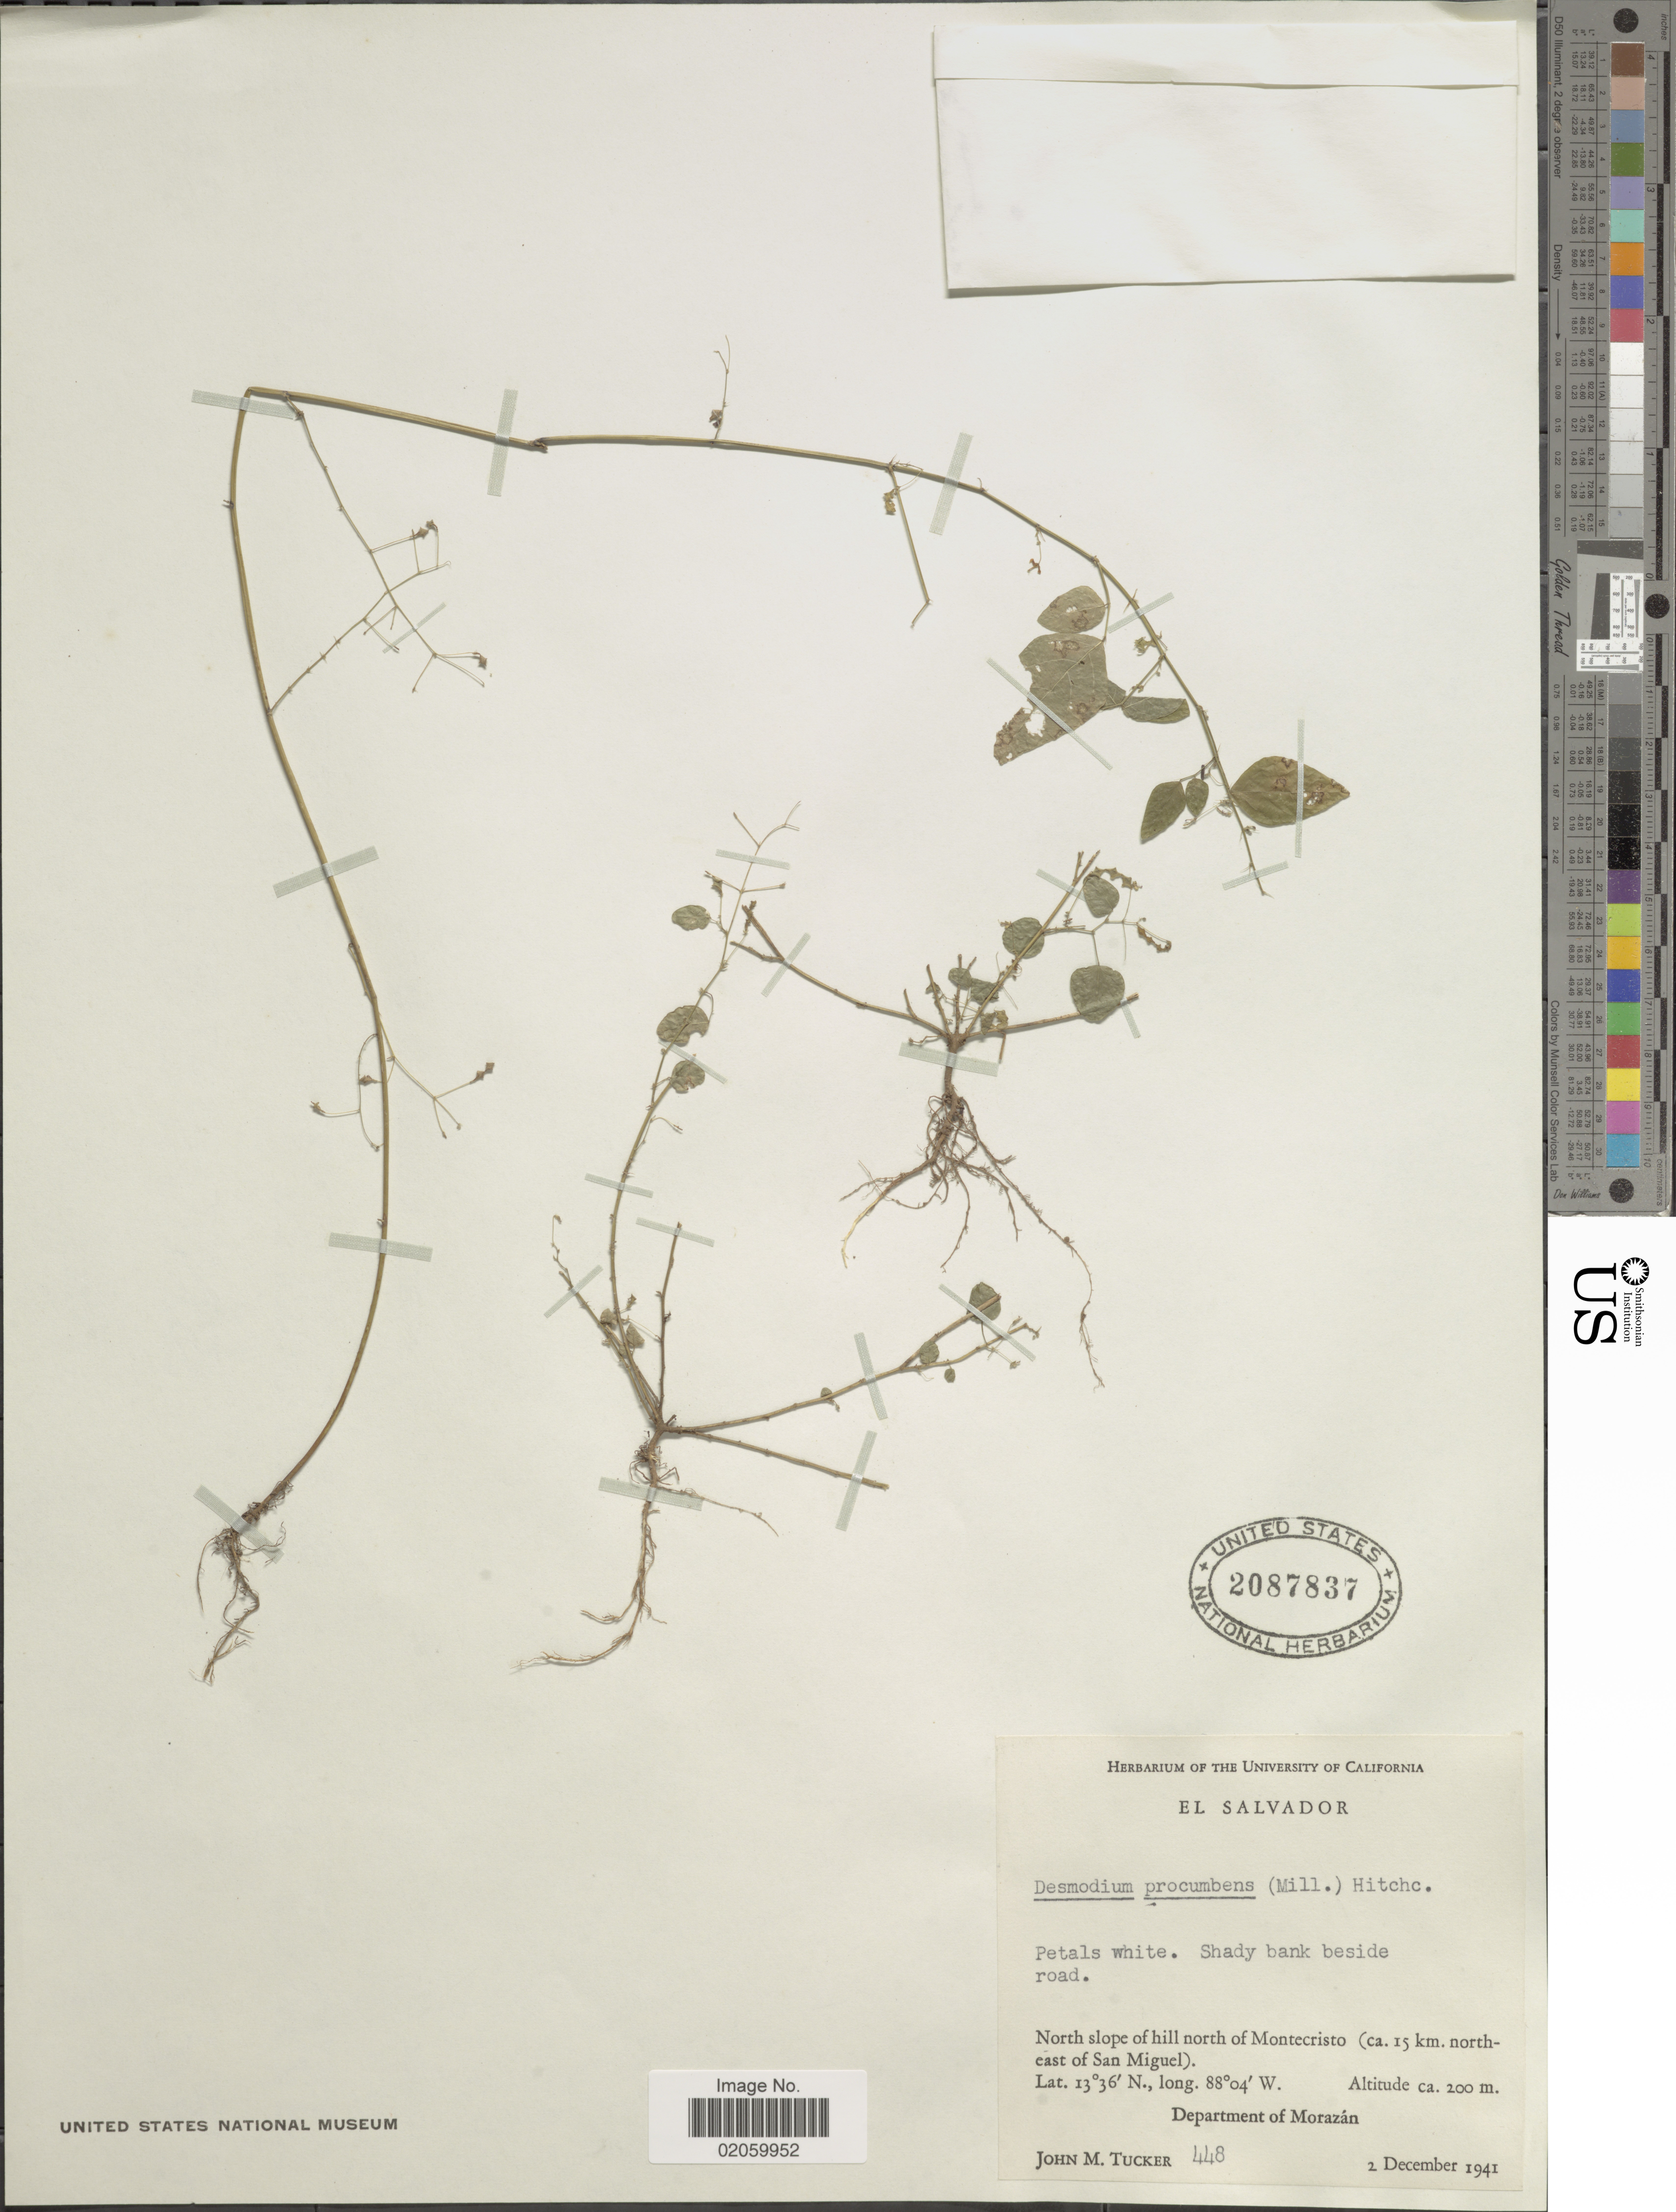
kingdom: Plantae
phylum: Tracheophyta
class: Magnoliopsida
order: Fabales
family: Fabaceae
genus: Desmodium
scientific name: Desmodium procumbens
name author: (Mill.) Hitchc.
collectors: J. M. Tucker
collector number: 448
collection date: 1941-12-02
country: Honduras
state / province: Fco. Morazán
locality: North slope of hill of Montecristo (ca. 15 km. northeast of San Miguel)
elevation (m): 200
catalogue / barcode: US 2087837